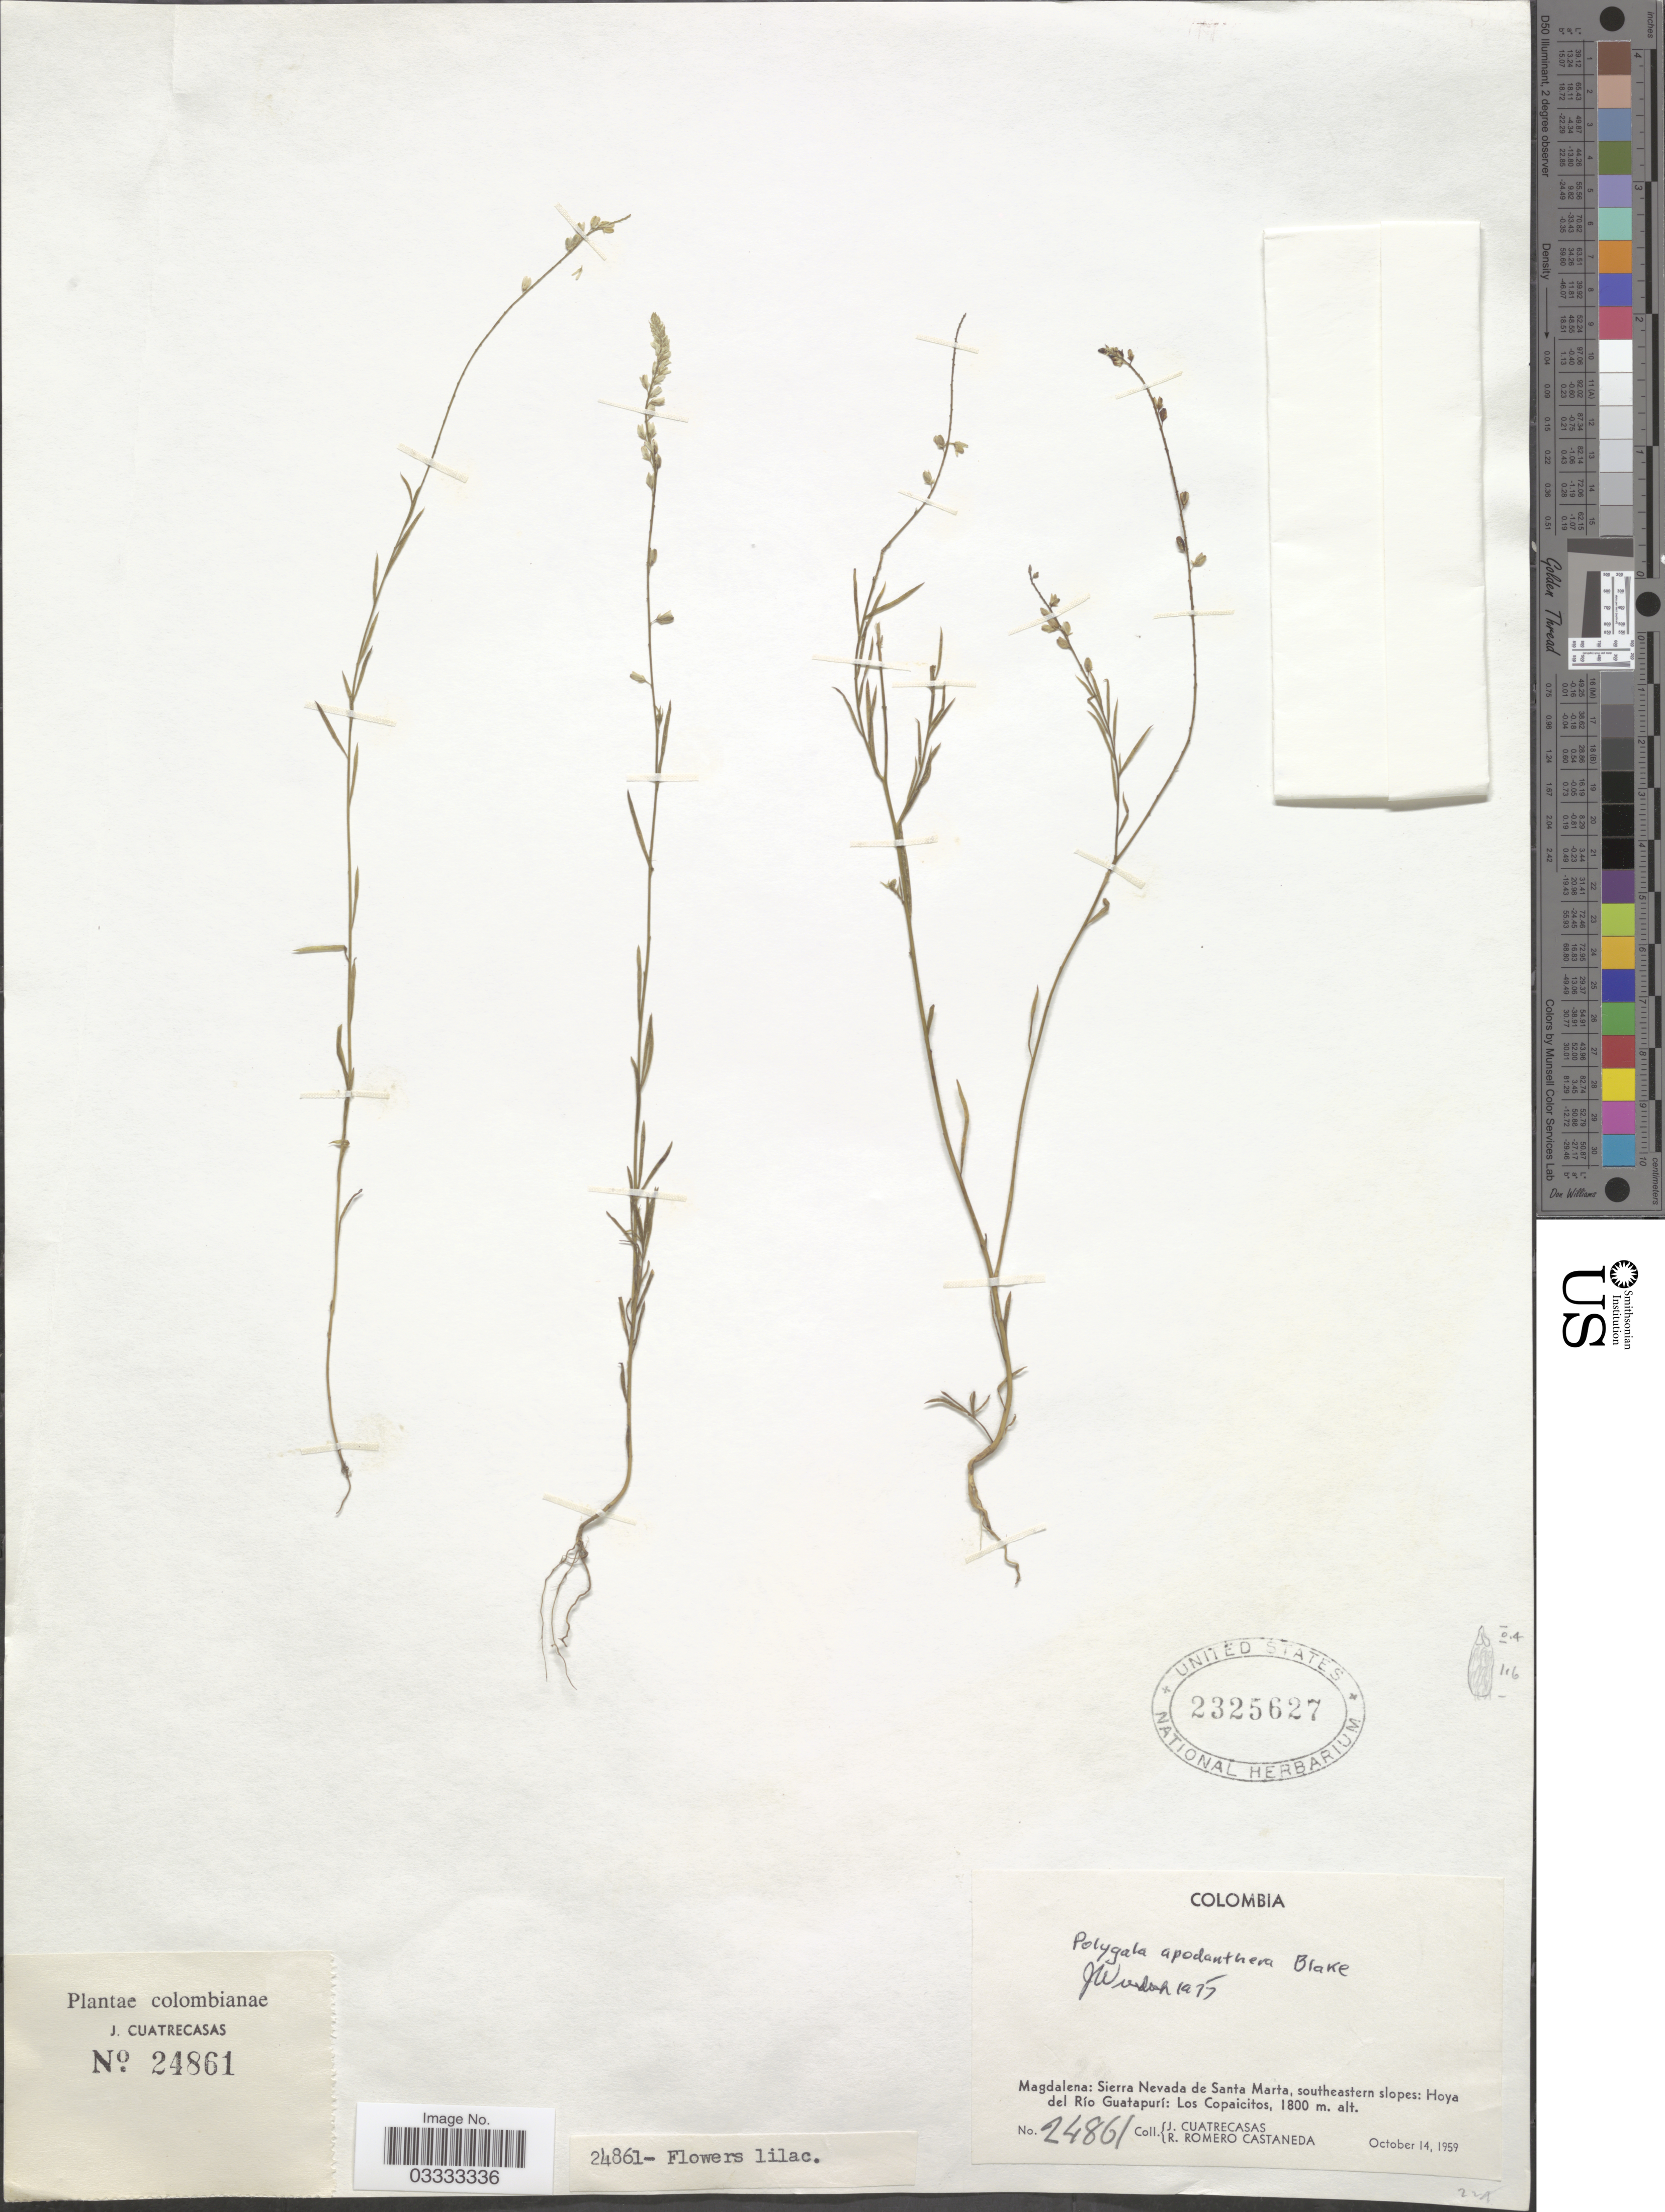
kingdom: Plantae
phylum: Tracheophyta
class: Magnoliopsida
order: Fabales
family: Polygalaceae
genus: Polygala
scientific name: Polygala apodanthera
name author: S.F. Blake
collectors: J. Cuatrecasas & R. Romero Castañeda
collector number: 24861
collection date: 1959-10-14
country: Colombia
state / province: Magdalena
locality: Sierra Nevada de Santa Marta, southeastern slopes: Hoya del Río Guatapurí: Los Copaicitos.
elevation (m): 1800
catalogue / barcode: US 2325627